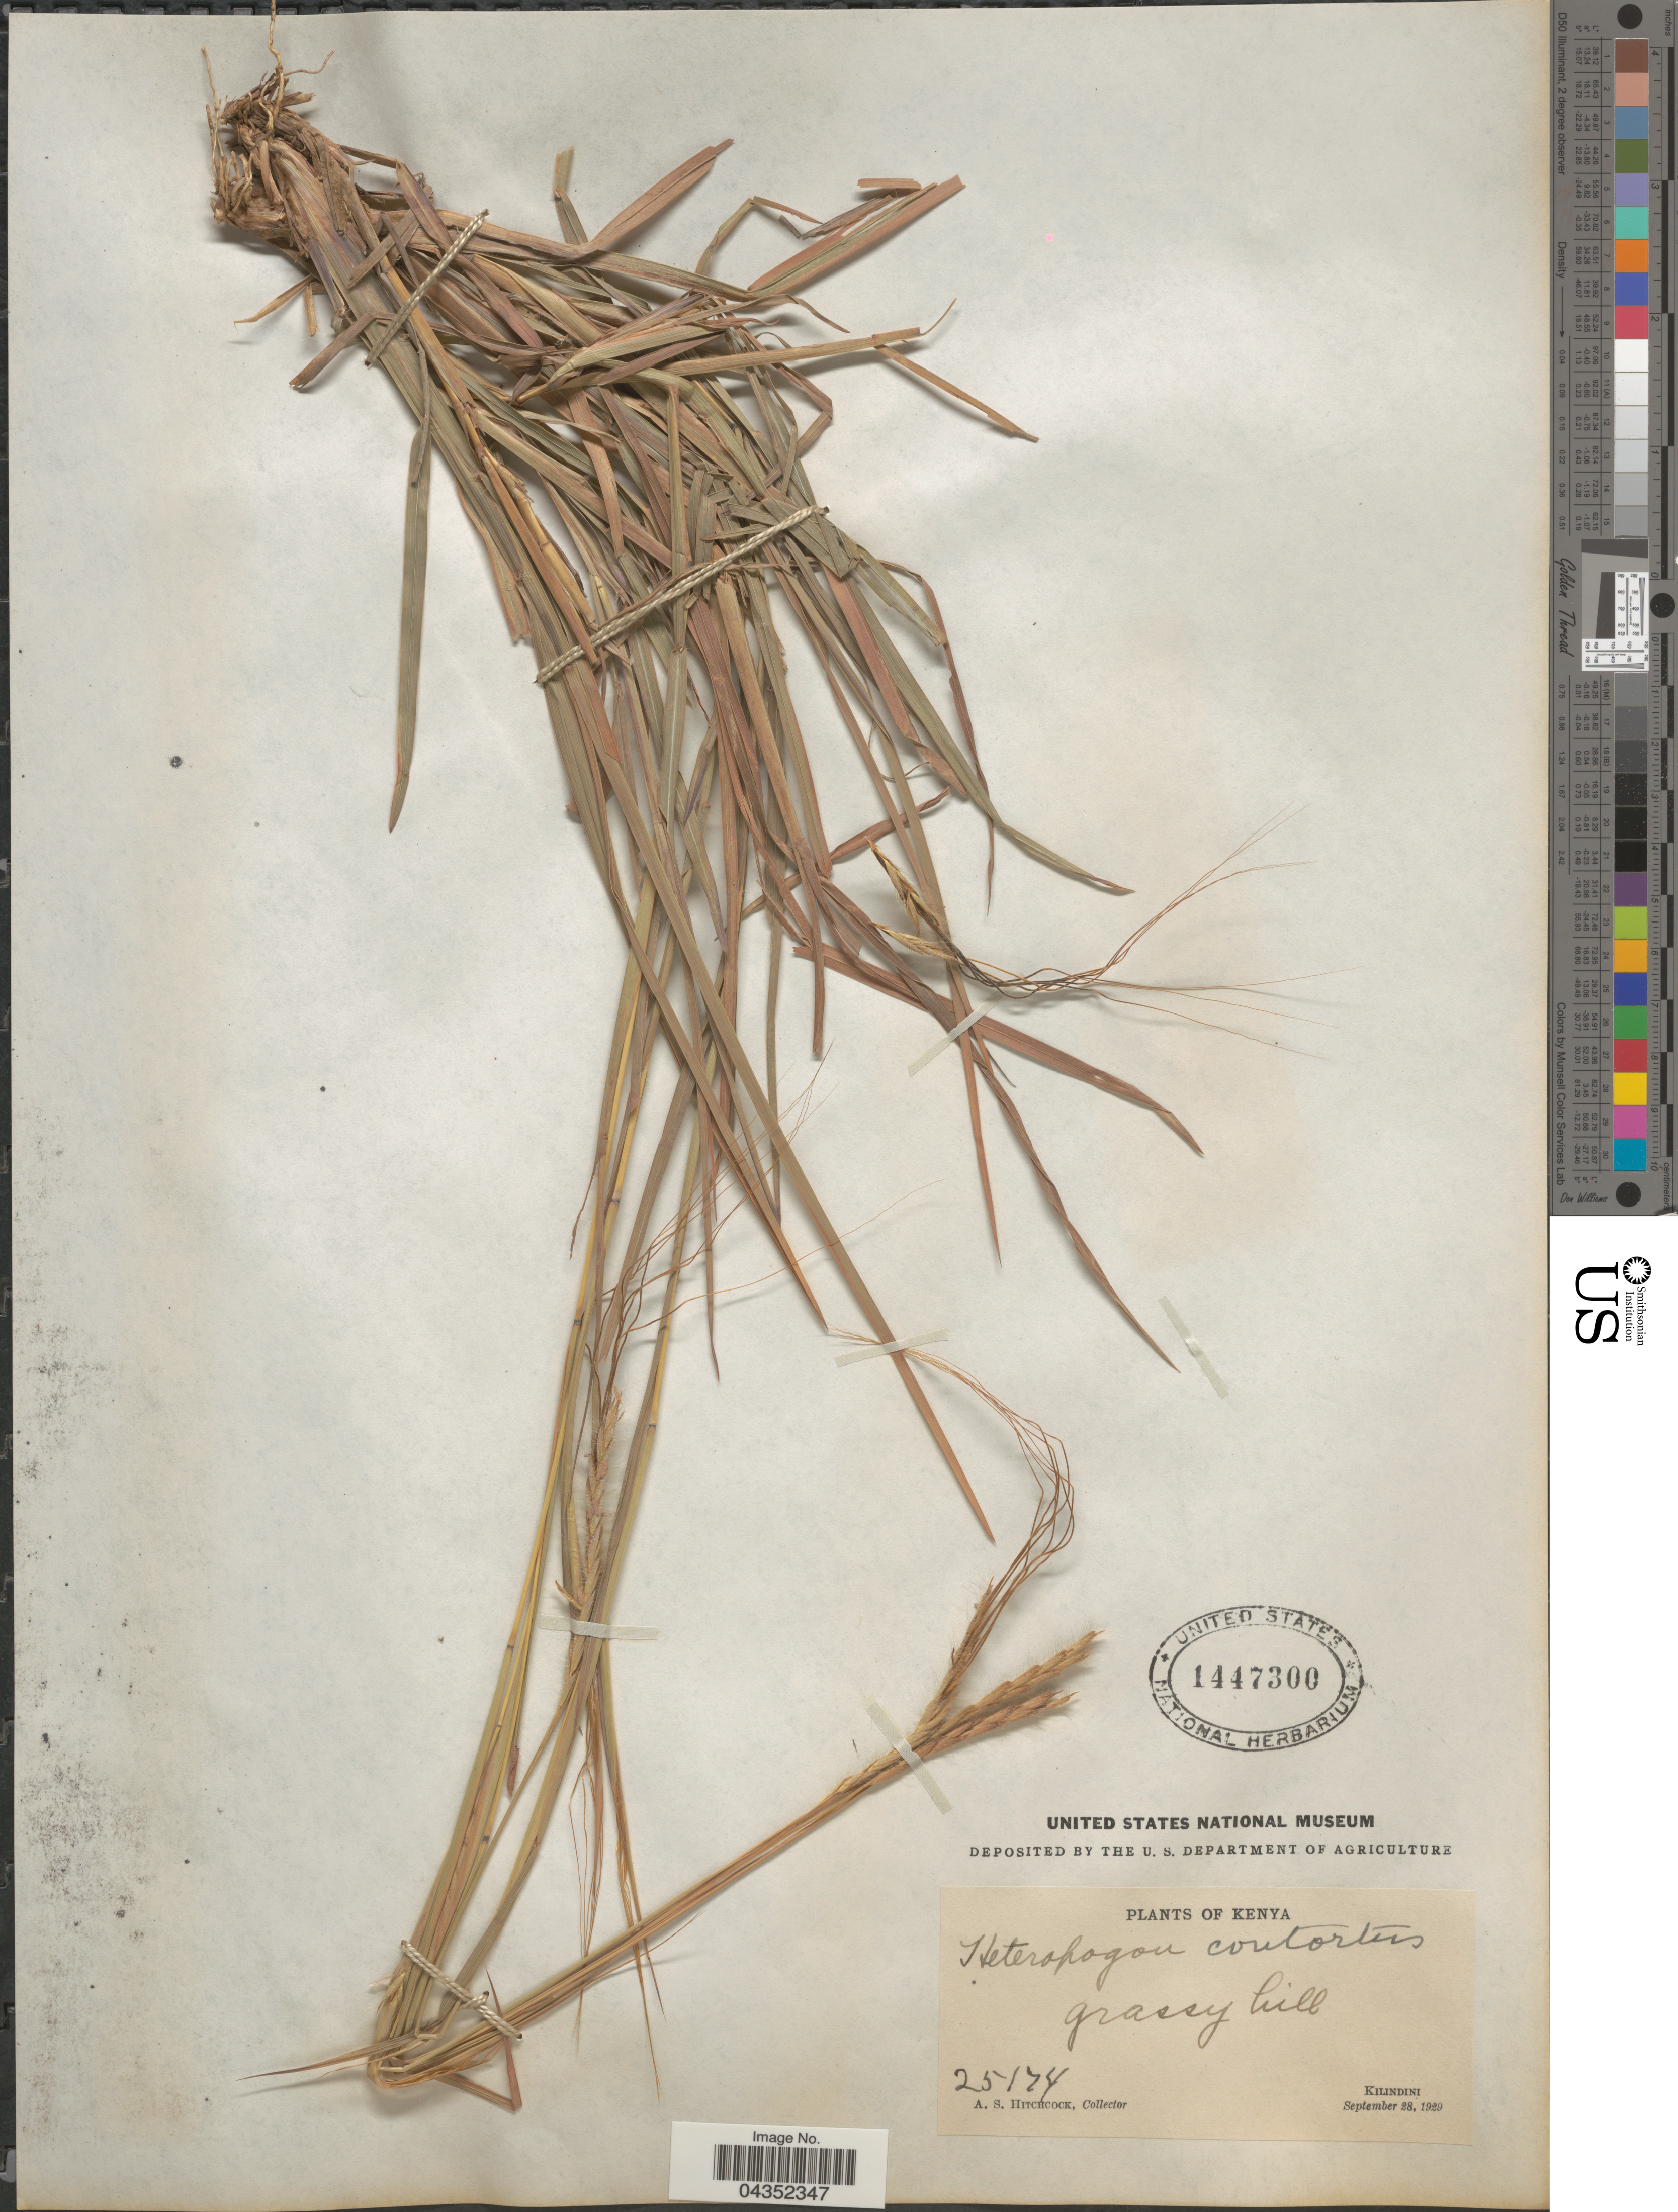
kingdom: Plantae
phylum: Tracheophyta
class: Liliopsida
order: Poales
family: Poaceae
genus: Heteropogon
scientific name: Heteropogon contortus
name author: (L.) P. Beauv. ex Roem. & Schult.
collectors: A. S. Hitchcock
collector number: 25174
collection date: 1929-09-28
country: Kenya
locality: Grassy hill. Kilindini.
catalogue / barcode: US 1447300